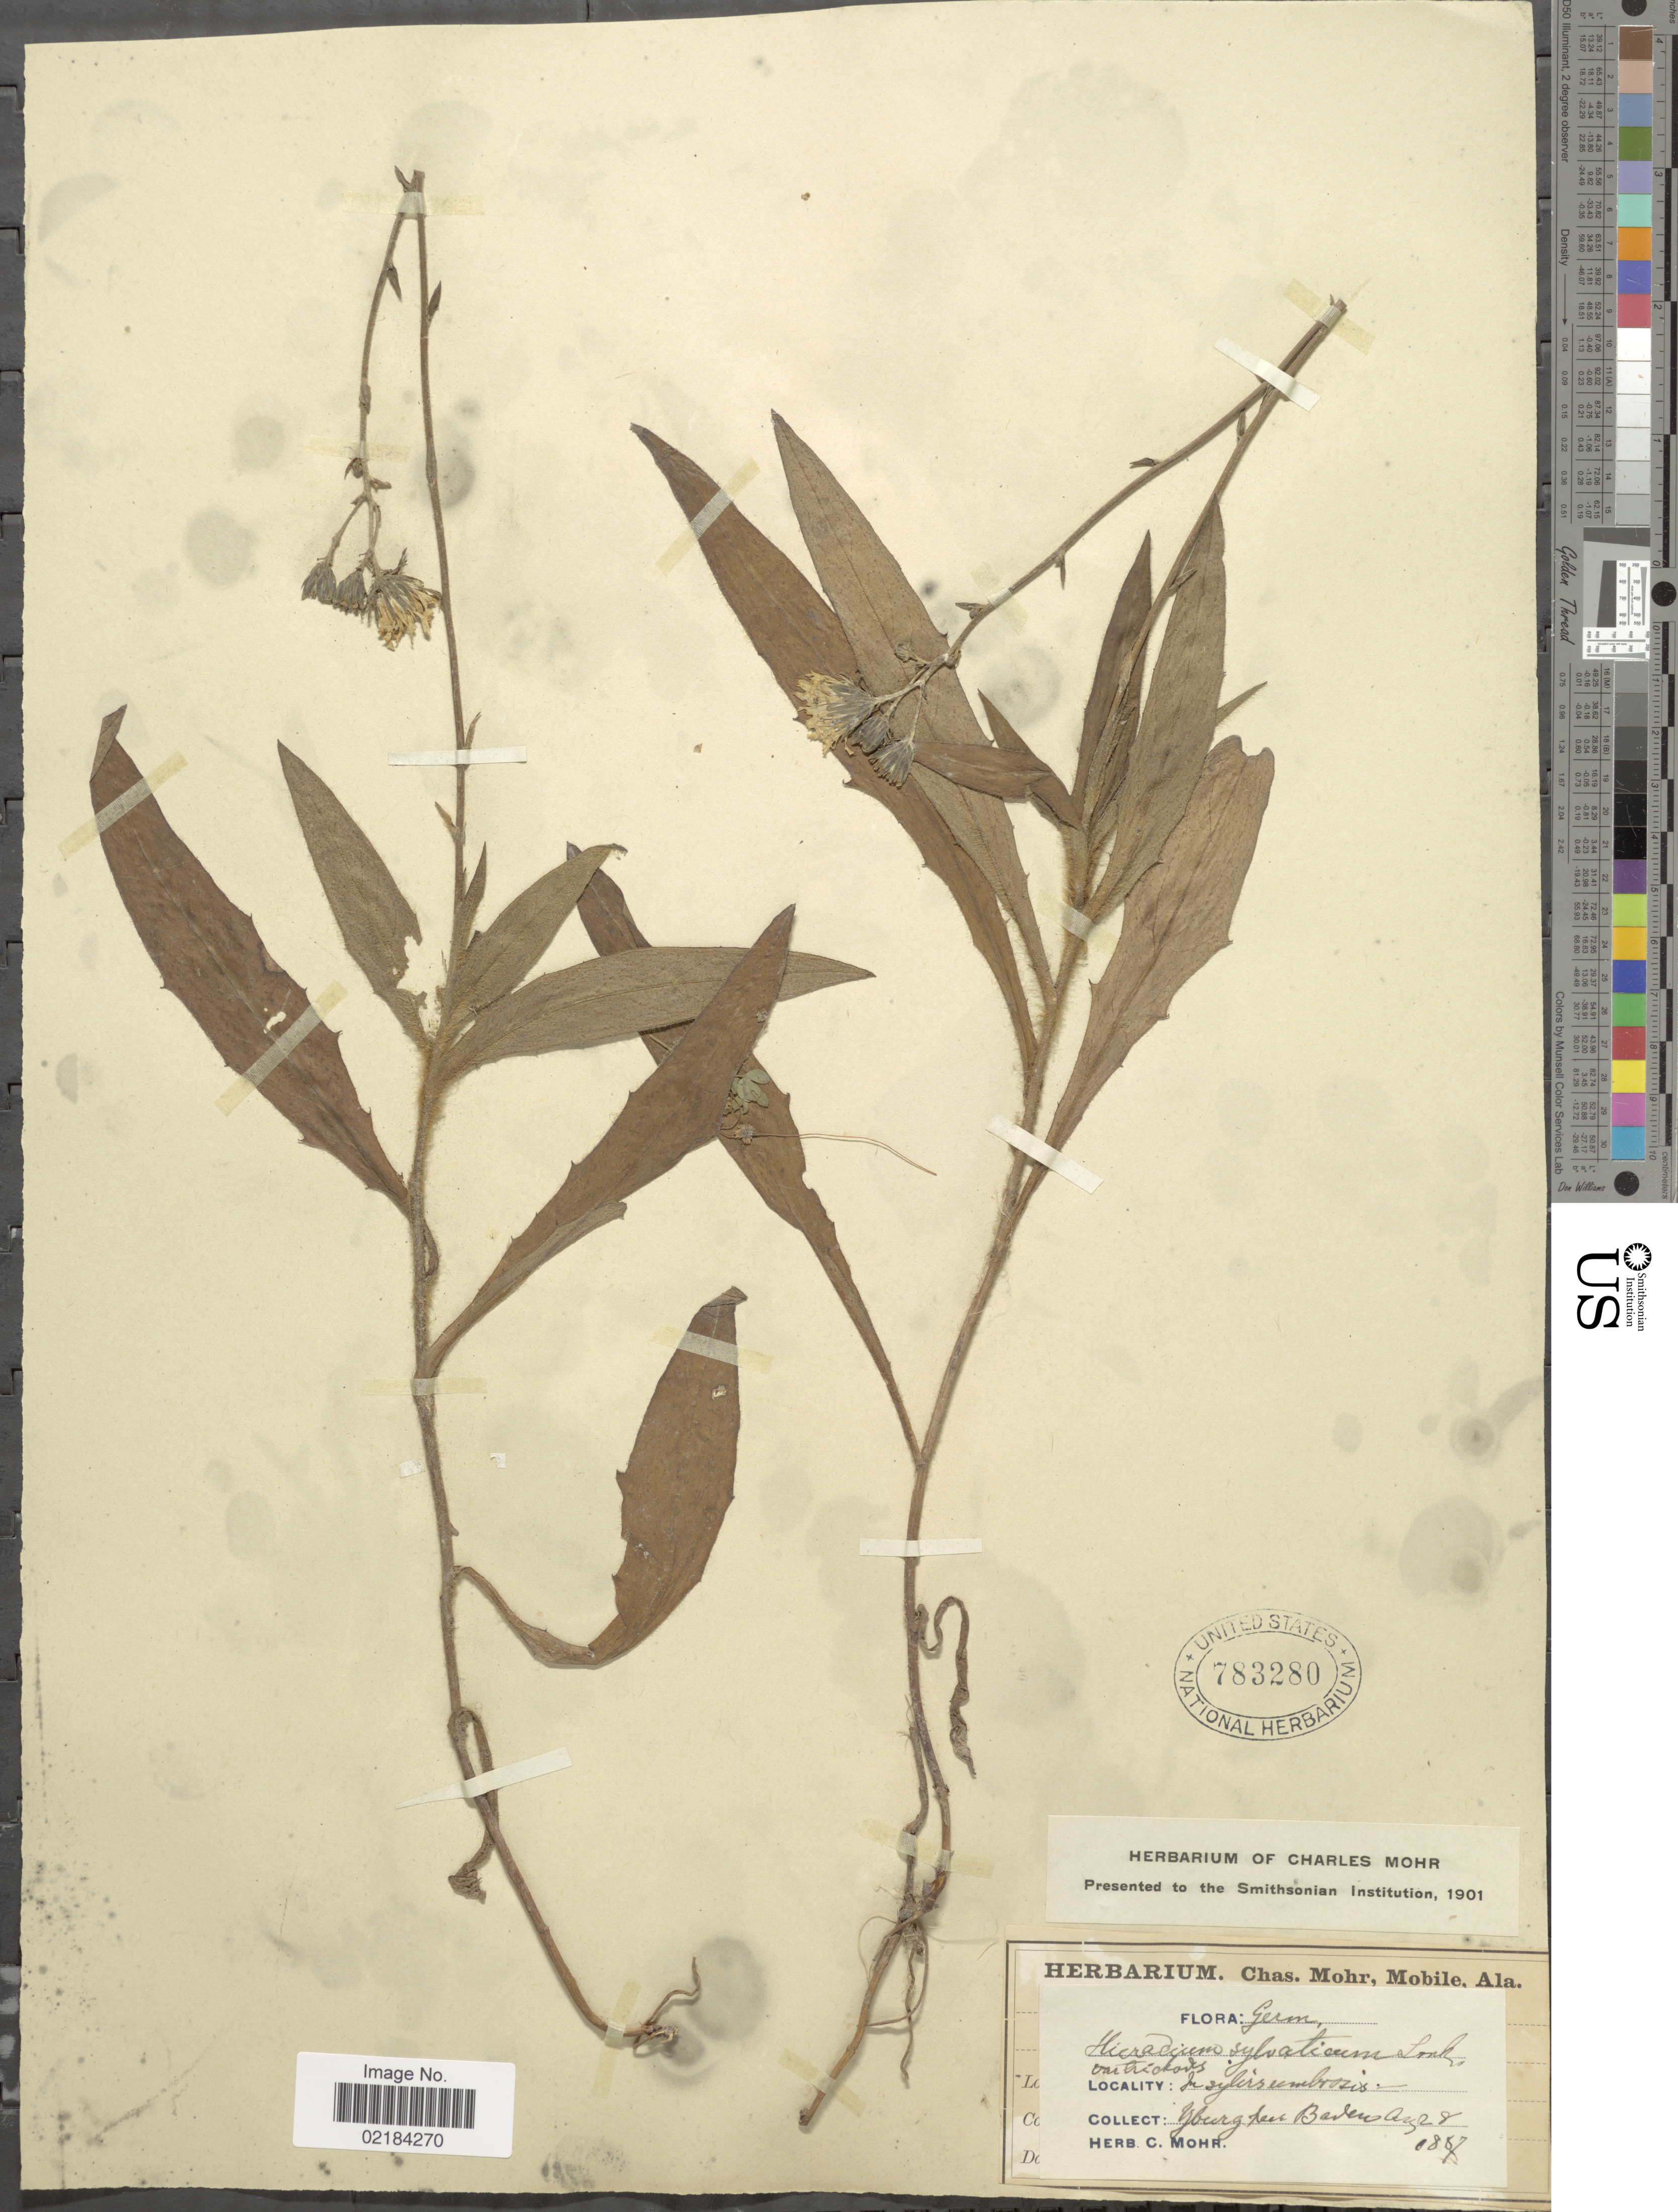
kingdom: Plantae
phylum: Tracheophyta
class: Magnoliopsida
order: Asterales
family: Asteraceae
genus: Hieracium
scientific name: Hieracium sylvaticum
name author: (L.) Gouan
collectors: ex herb. C. Mohr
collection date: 1887-08-28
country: Germany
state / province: Baden-Württemberg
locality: Yburg near Baden [interpreted]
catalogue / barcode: US 783280